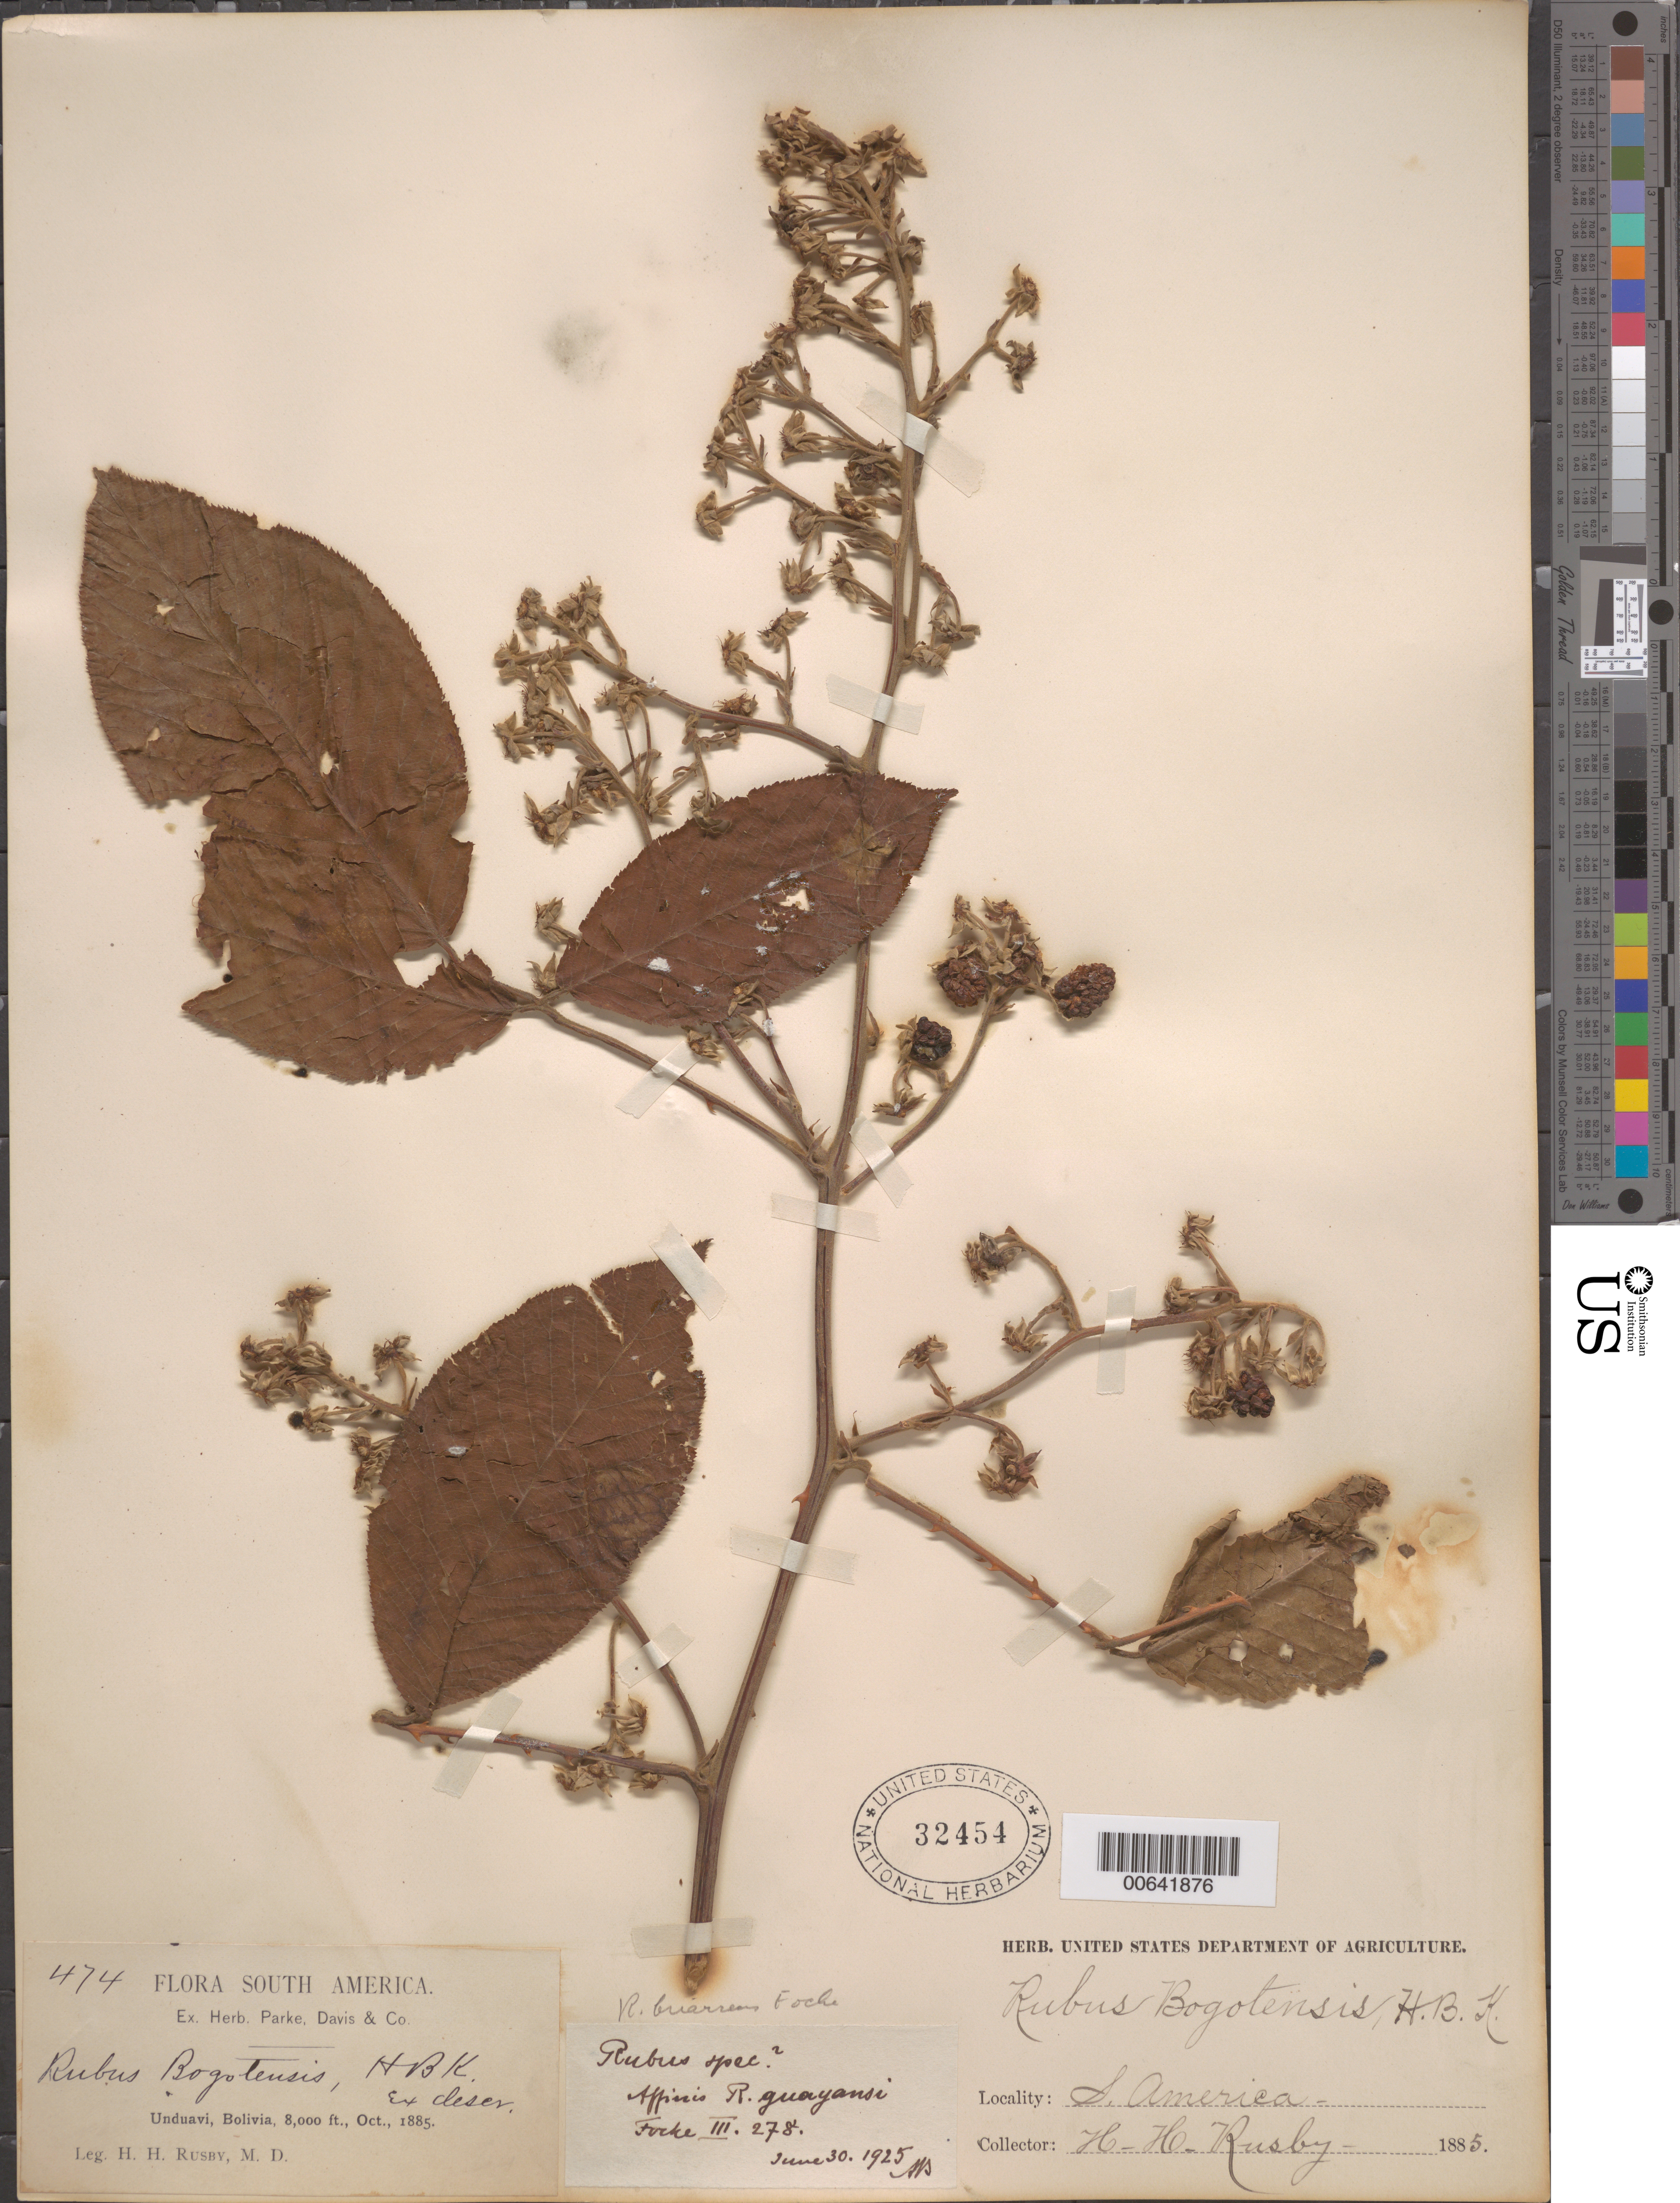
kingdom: Plantae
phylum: Tracheophyta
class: Magnoliopsida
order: Rosales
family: Rosaceae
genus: Rubus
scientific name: Rubus briareus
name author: Focke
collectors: H. H. Rusby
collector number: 474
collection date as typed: Oct. 1885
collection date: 1885-10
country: Bolivia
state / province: La Paz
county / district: Nor Yungas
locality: Unduavi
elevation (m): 2438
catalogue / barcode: US 32454